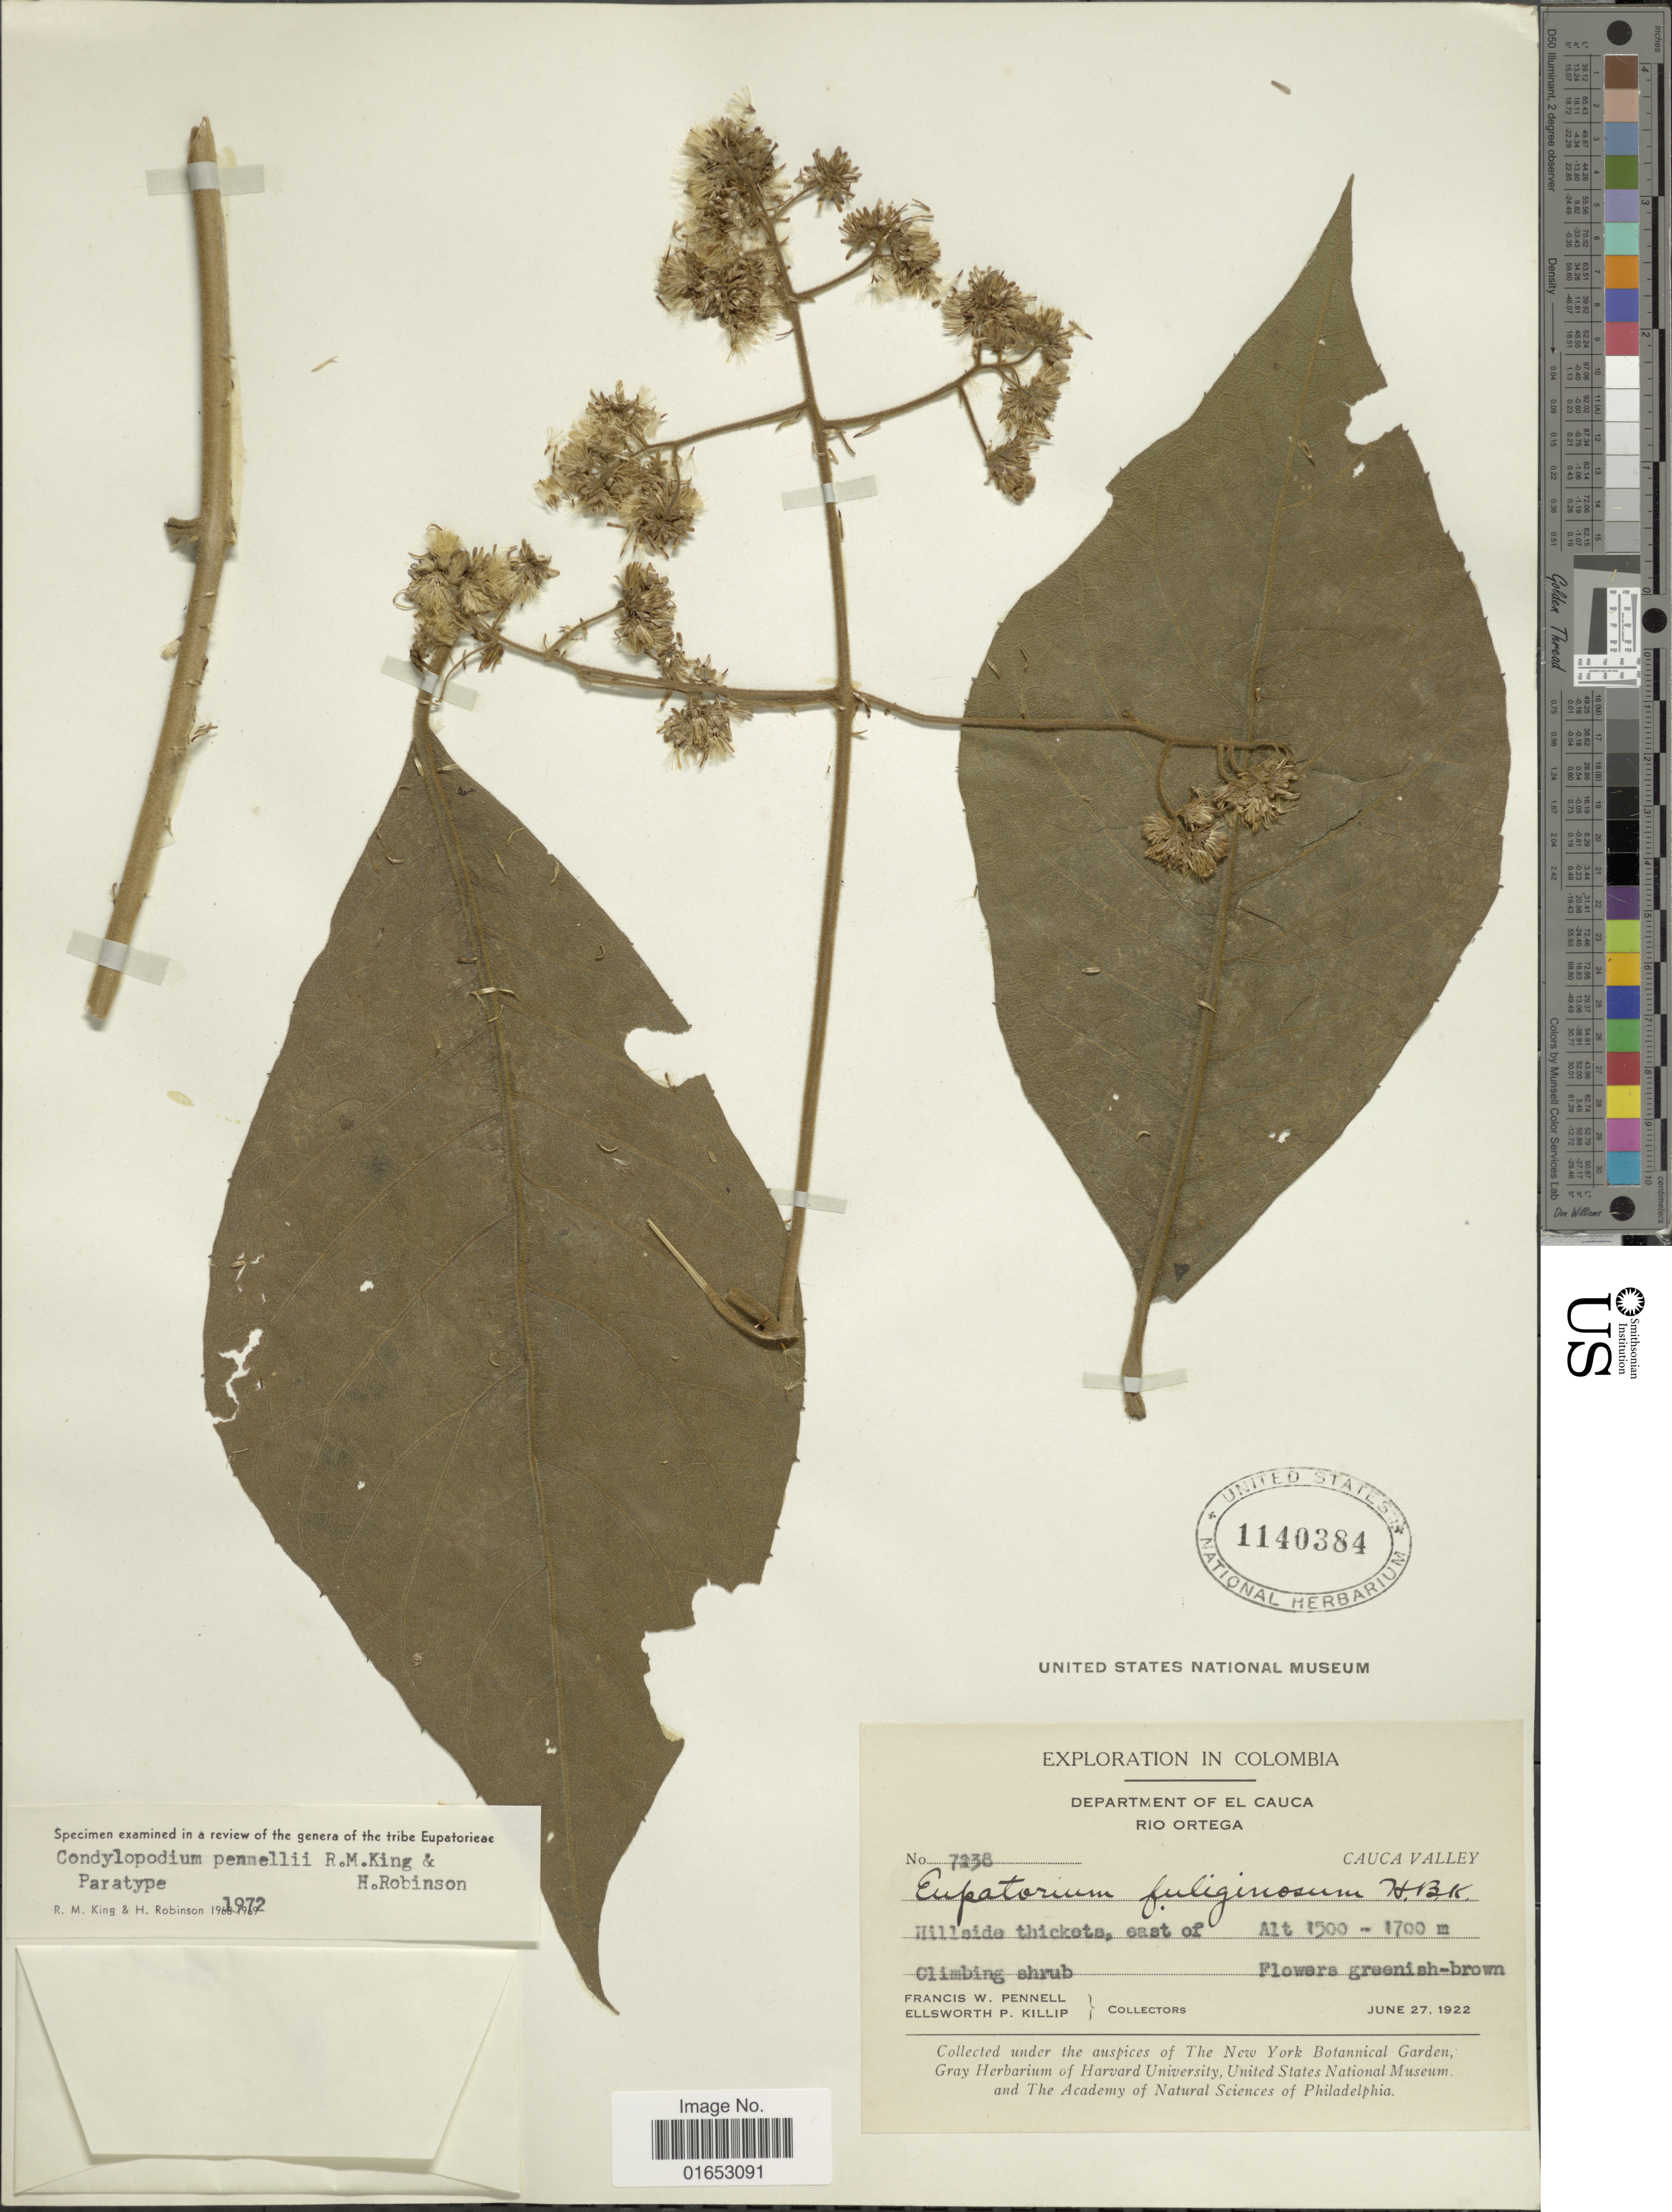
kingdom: Plantae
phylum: Tracheophyta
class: Magnoliopsida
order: Asterales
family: Asteraceae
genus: Condylopodium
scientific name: Condylopodium pennellii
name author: R.M. King & H. Rob.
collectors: F. W. Pennell & E. P. Killip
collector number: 7238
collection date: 1922-06-27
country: Colombia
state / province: Cauca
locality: Department of El Cauca, Rio Ortega, Cauca Valley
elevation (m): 1500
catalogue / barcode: US 1140384